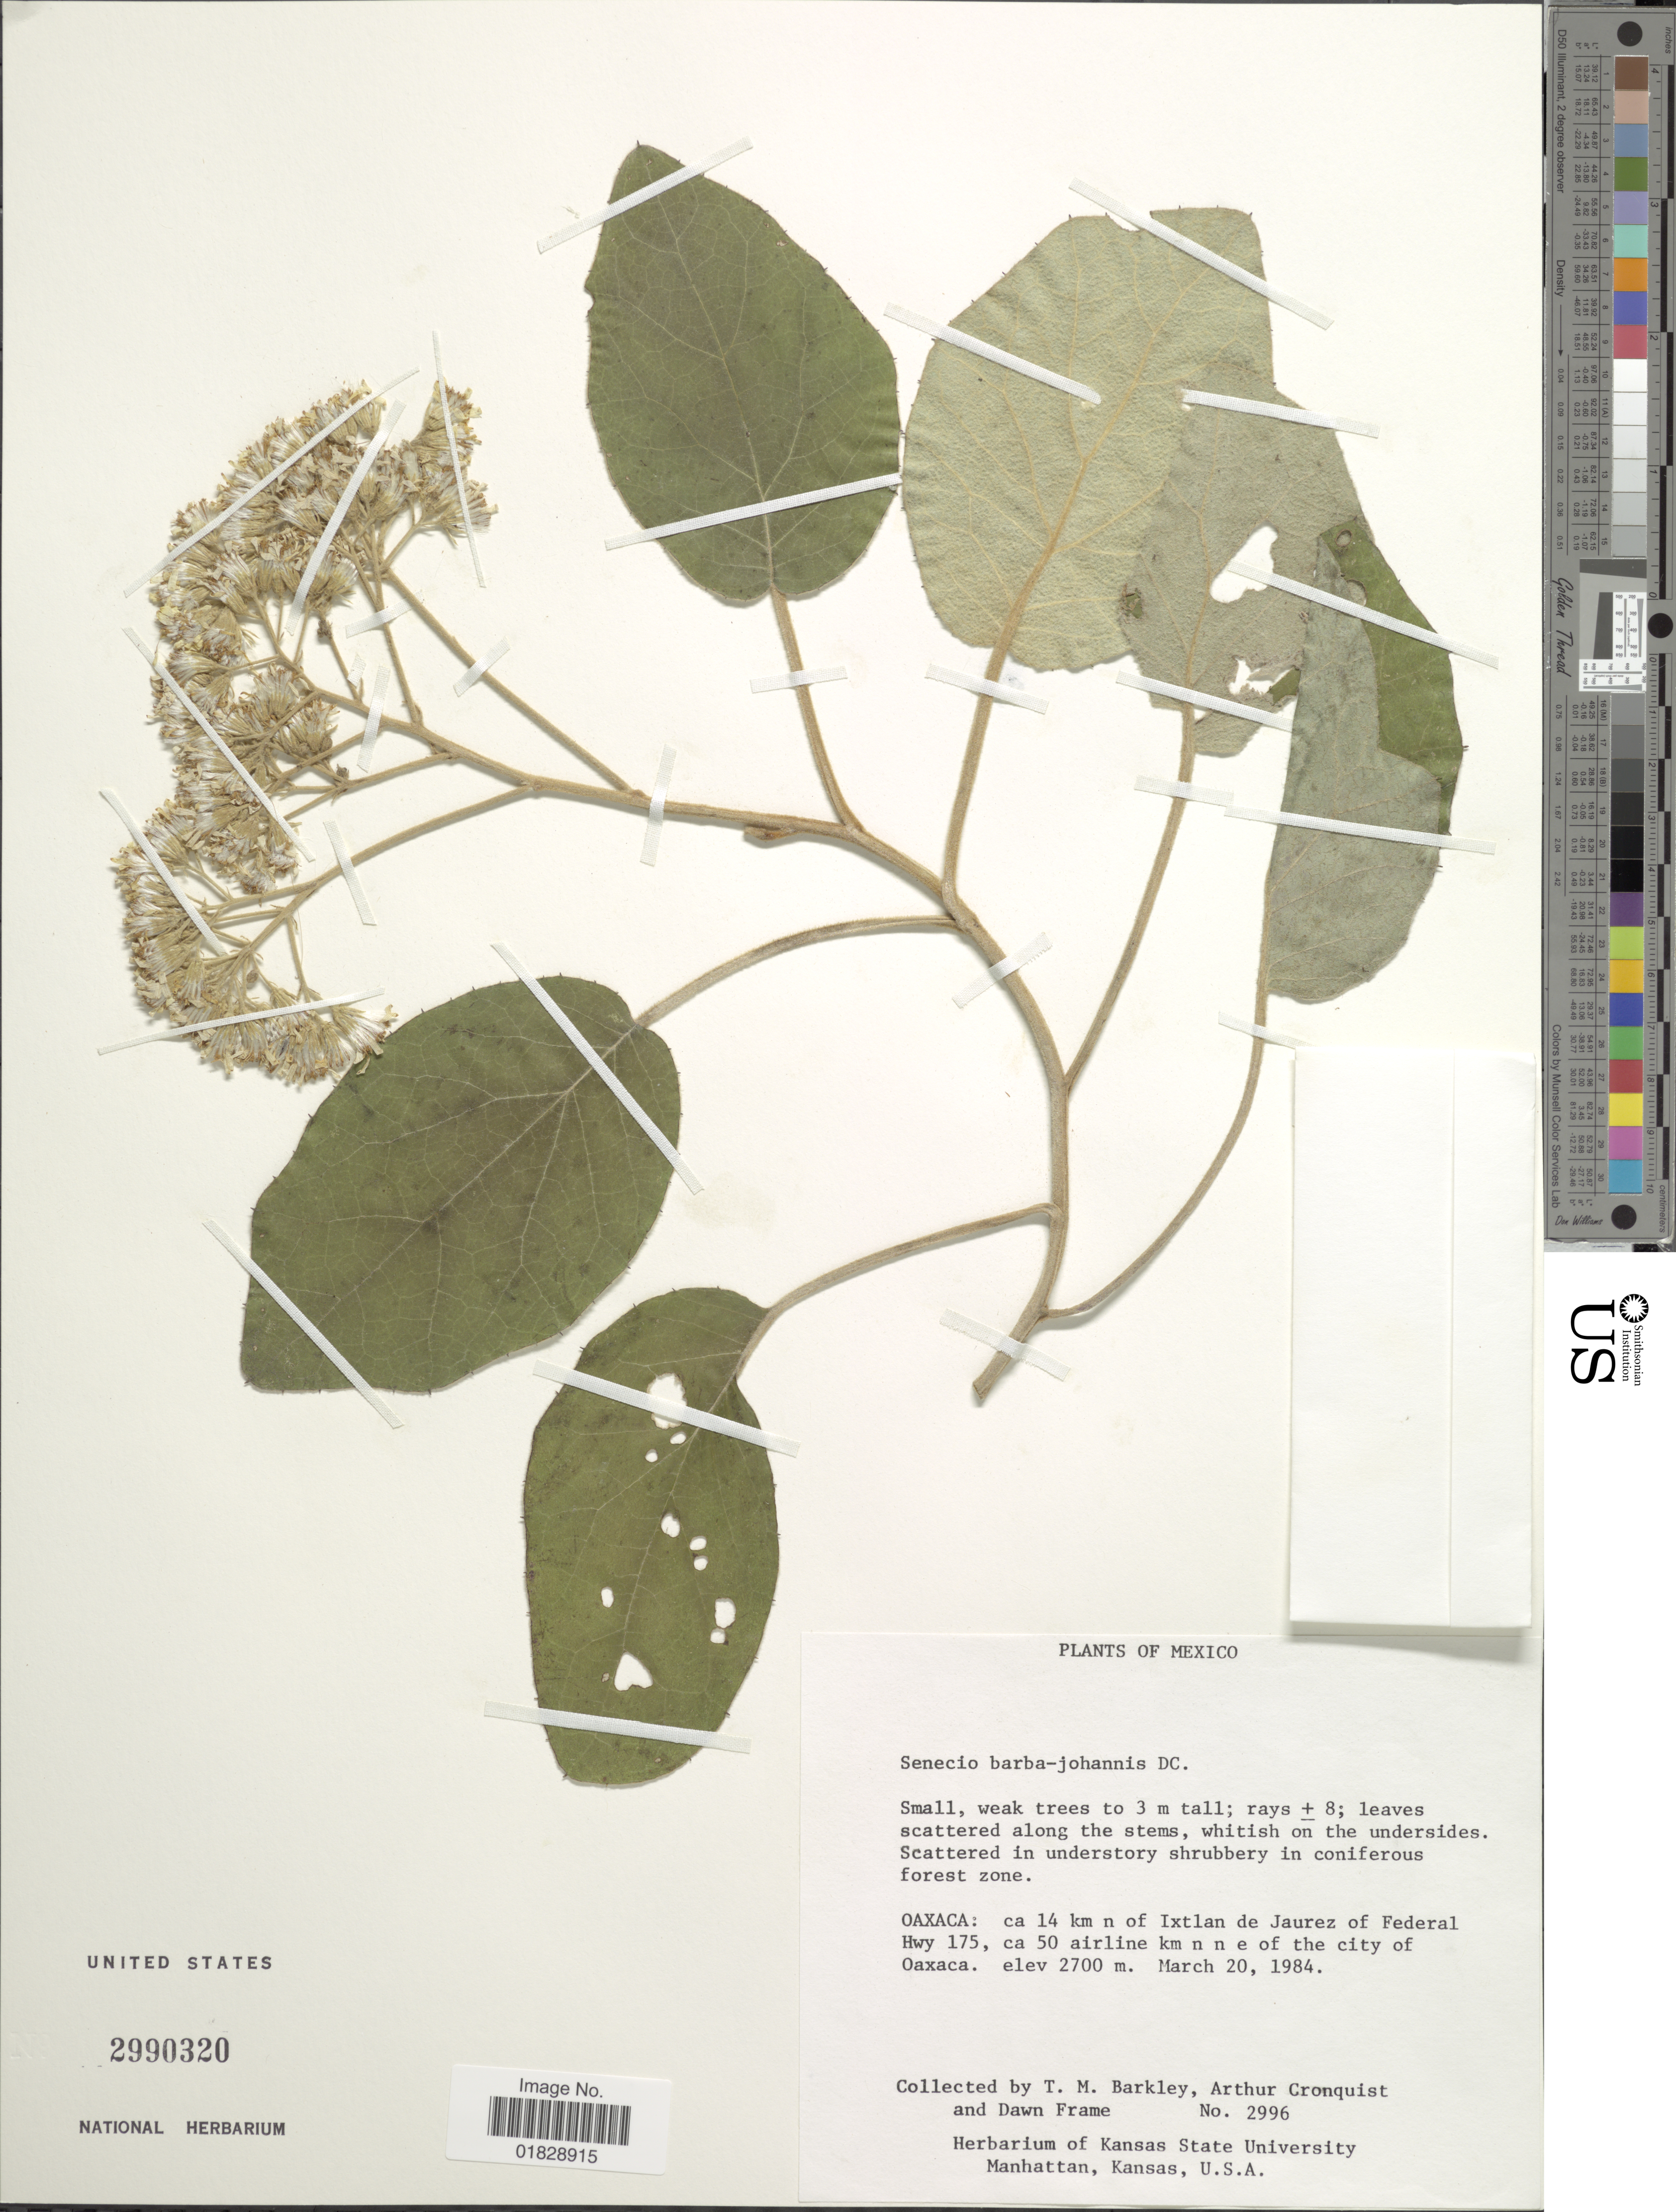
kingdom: Plantae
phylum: Tracheophyta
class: Magnoliopsida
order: Asterales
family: Asteraceae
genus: Roldana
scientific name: Roldana barba-johannis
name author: (DC.) H. Rob. & Brettell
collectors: T. M. Barkley, A. J. Cronquist & D. Frame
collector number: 2996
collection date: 1984-03-20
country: Mexico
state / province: Oaxaca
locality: Oaxaca: ca 14 km n of Ixtlan de Juarez of Federal Hwy 175, ca 50 airline km n n e of the city of Oaxaca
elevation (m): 2700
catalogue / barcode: US 2990320